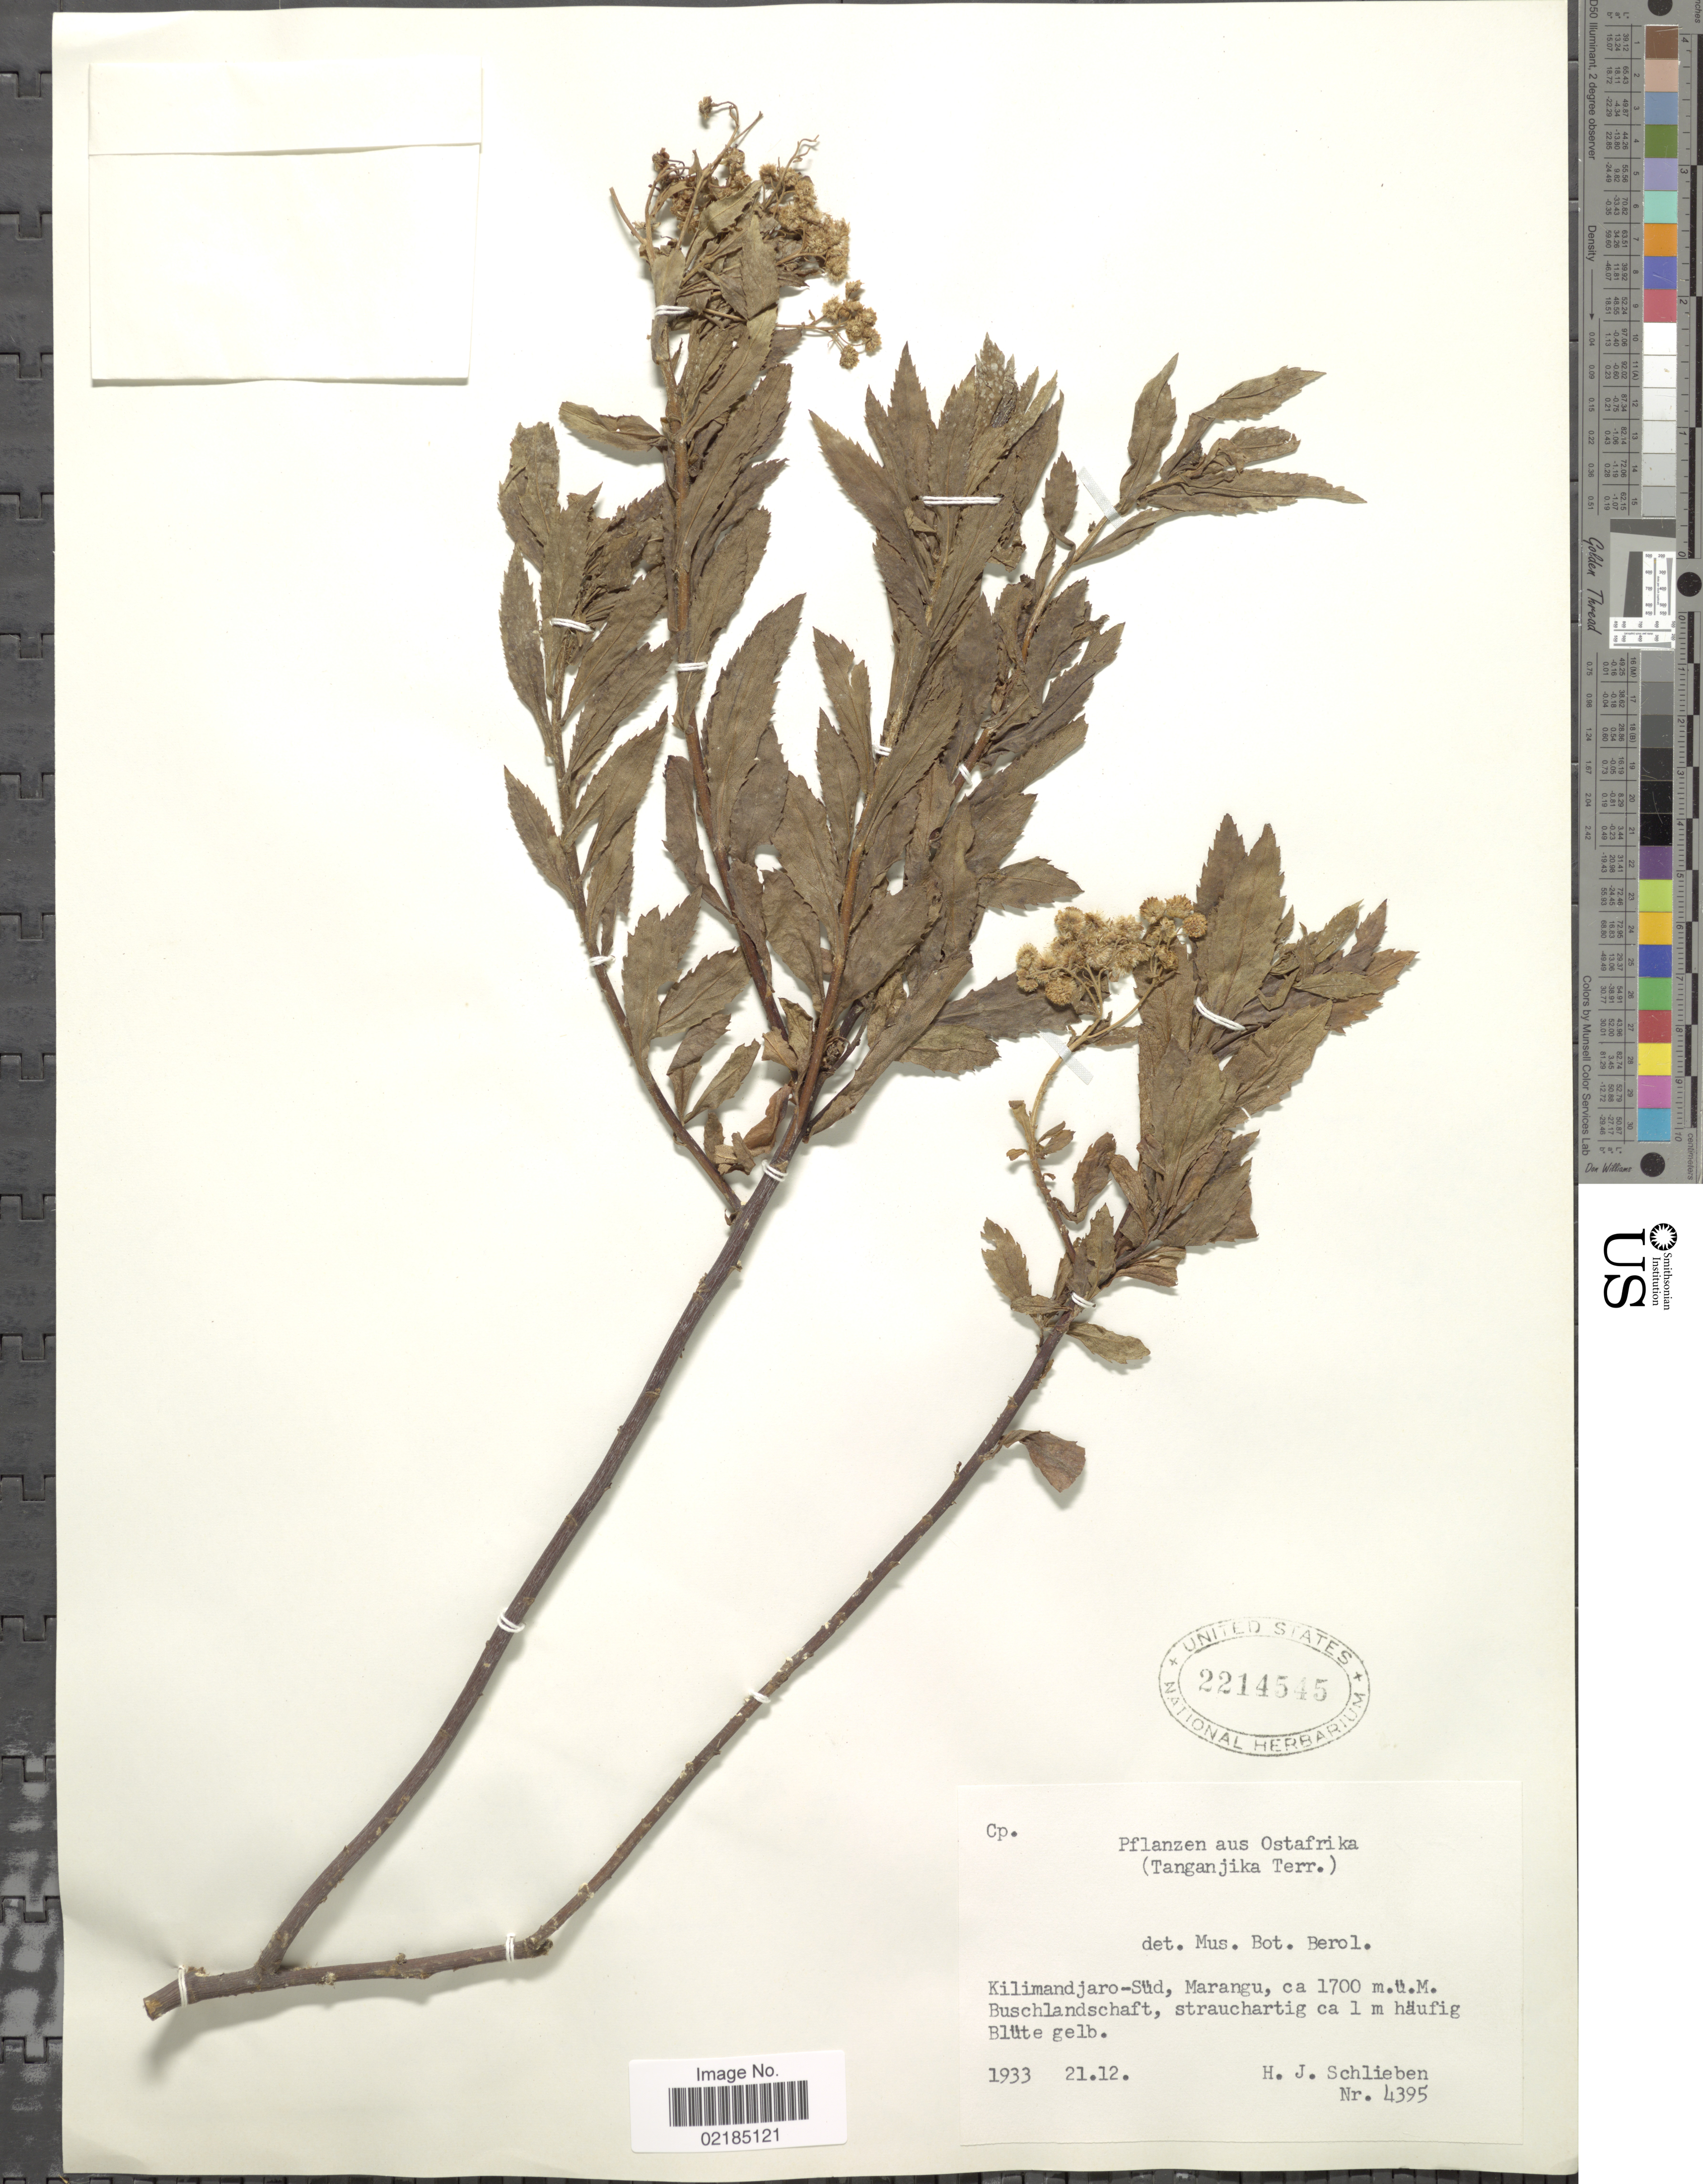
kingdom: Plantae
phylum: Tracheophyta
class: Magnoliopsida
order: Asterales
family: Asteraceae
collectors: H. J. Schlieben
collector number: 4395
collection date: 1933-12-21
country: Tanzania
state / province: Kilimanjaro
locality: Ostafrika. (Tanganjika Terr.). Kilimandjaro-Süd, Marangu. Buschlandschaft, strauchartig ca 1 m häufig Blüte gelb.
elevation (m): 1700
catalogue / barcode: US 2214545